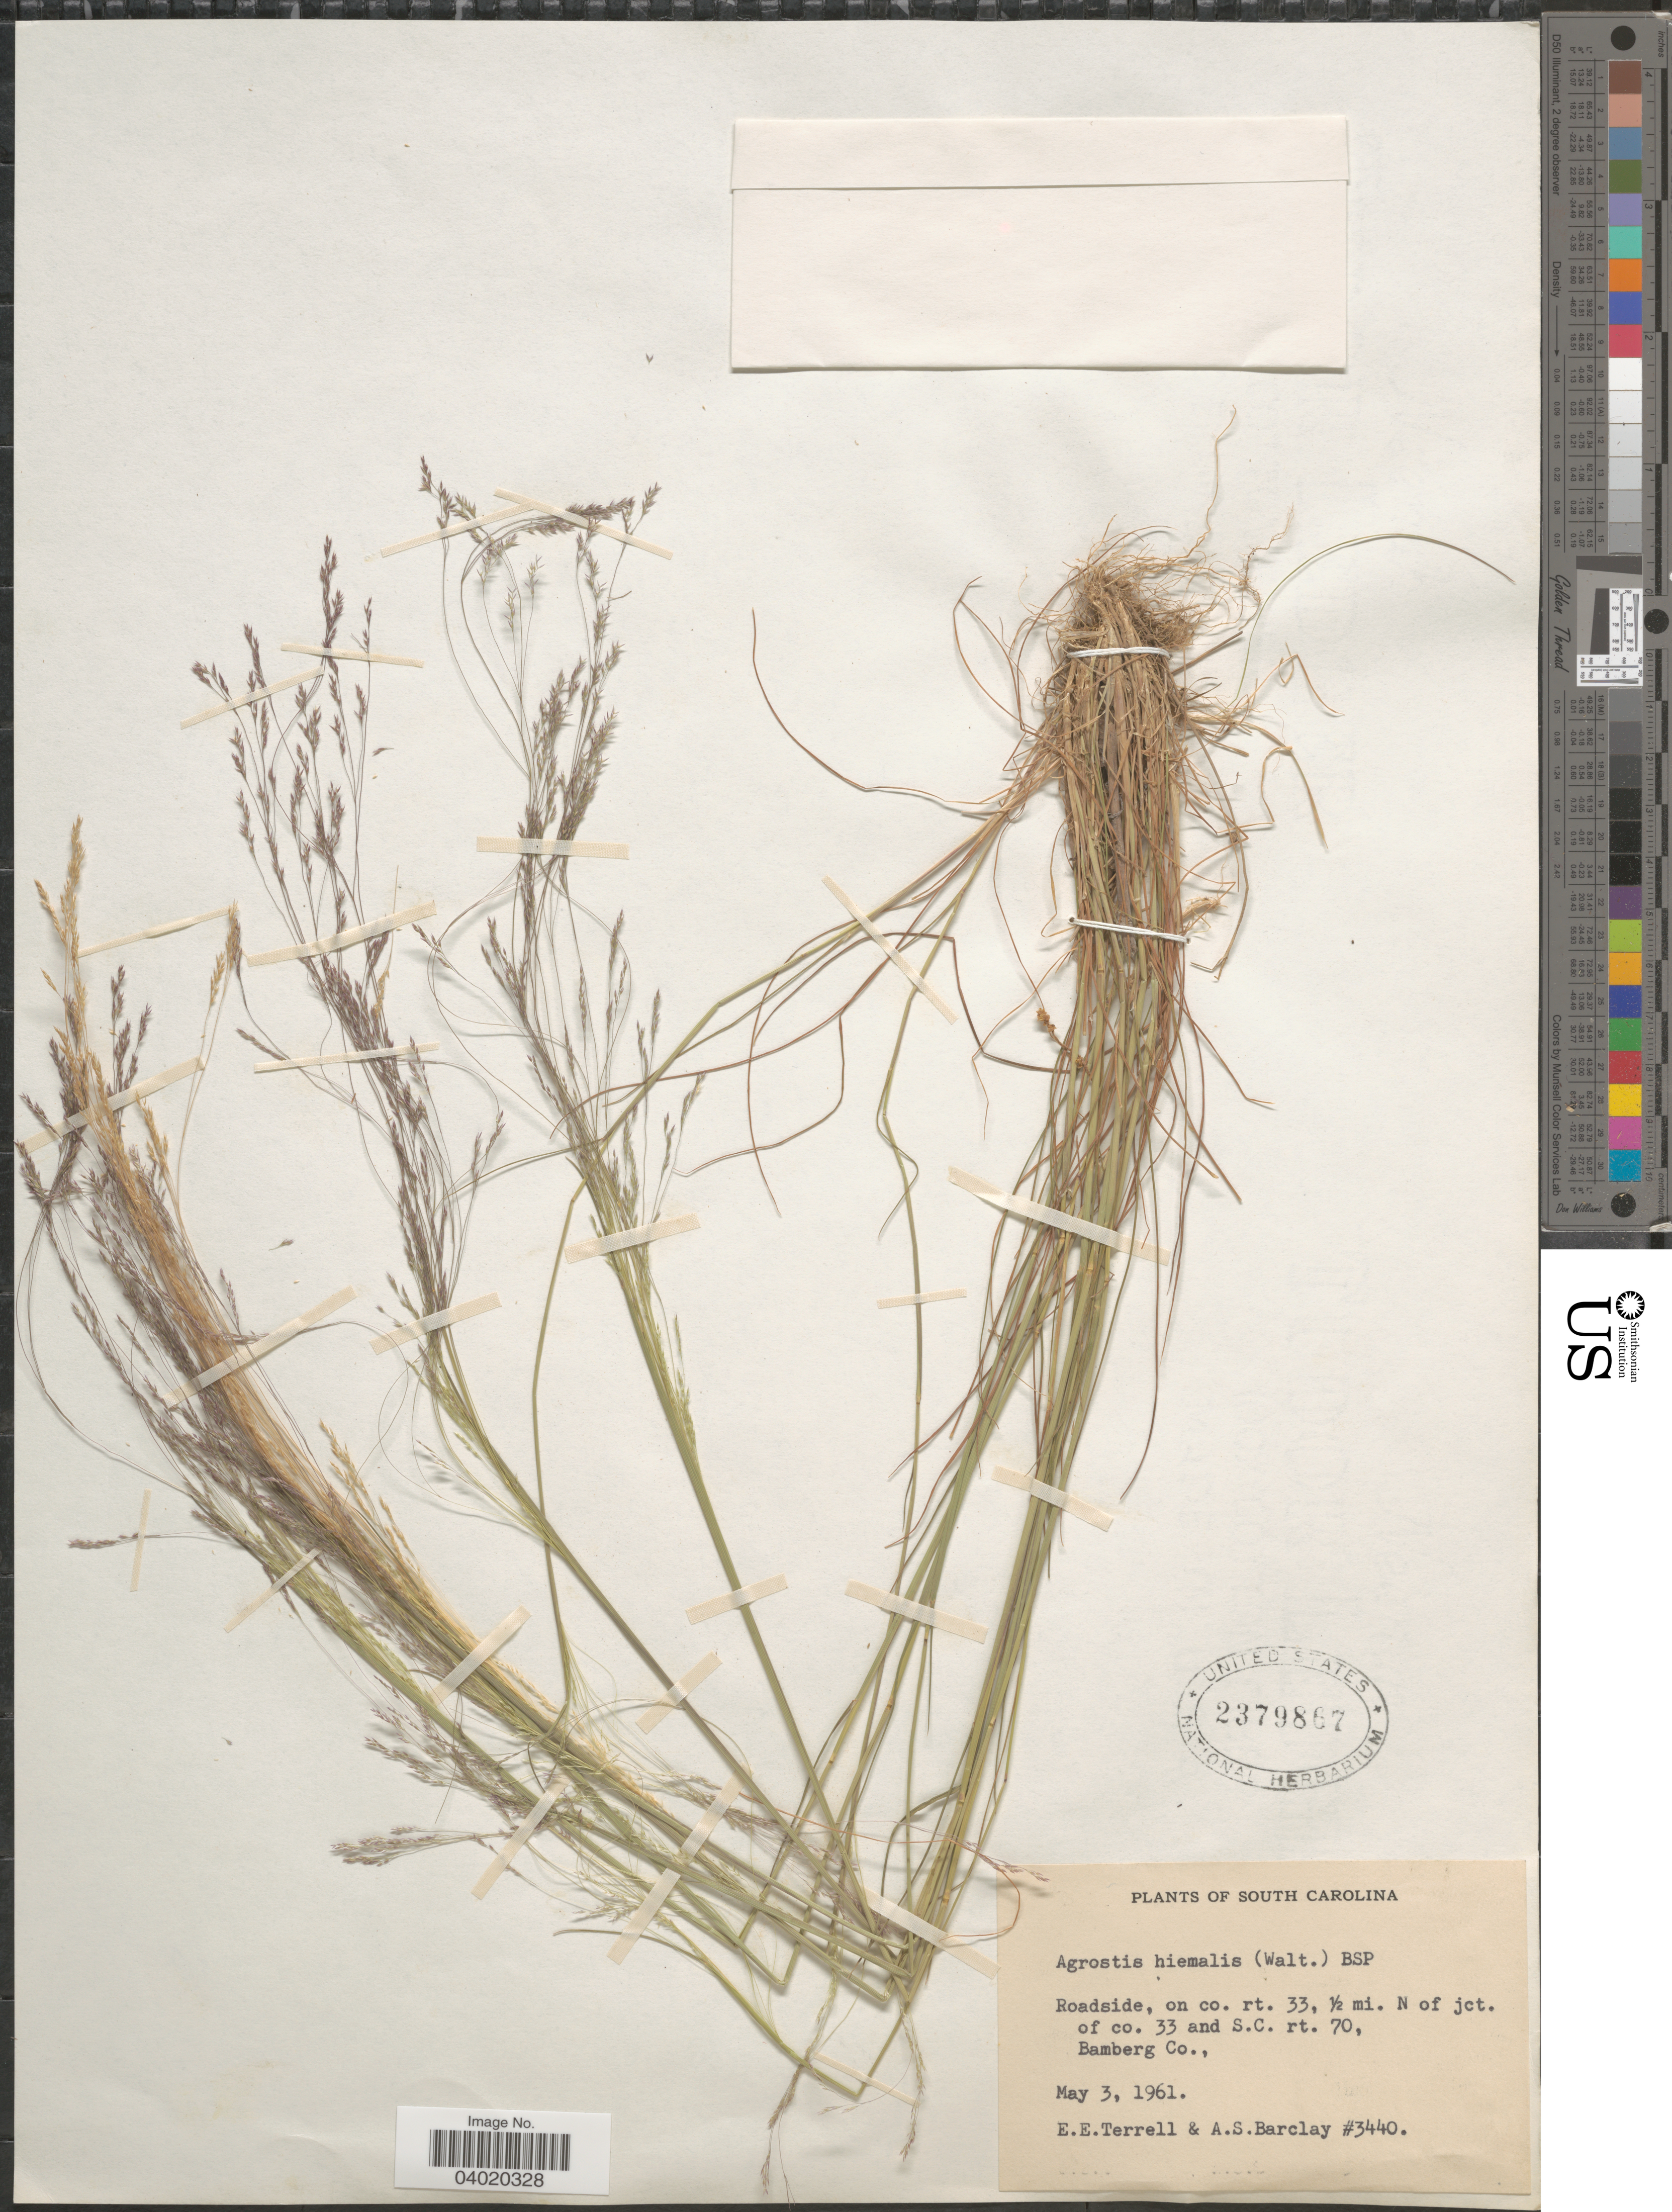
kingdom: Plantae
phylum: Tracheophyta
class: Liliopsida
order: Poales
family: Poaceae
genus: Agrostis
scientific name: Agrostis hyemalis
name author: (Walter) Britton et al.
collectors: E. E. Terrell & A. S. Barclay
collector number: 3440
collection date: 1961-05-03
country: United States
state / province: South Carolina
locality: Roadside, on co. rt. 33, ½ mi. N of jct. of co. 33 and S.C. rt. 70, Bamberg Co.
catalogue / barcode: US 2379867